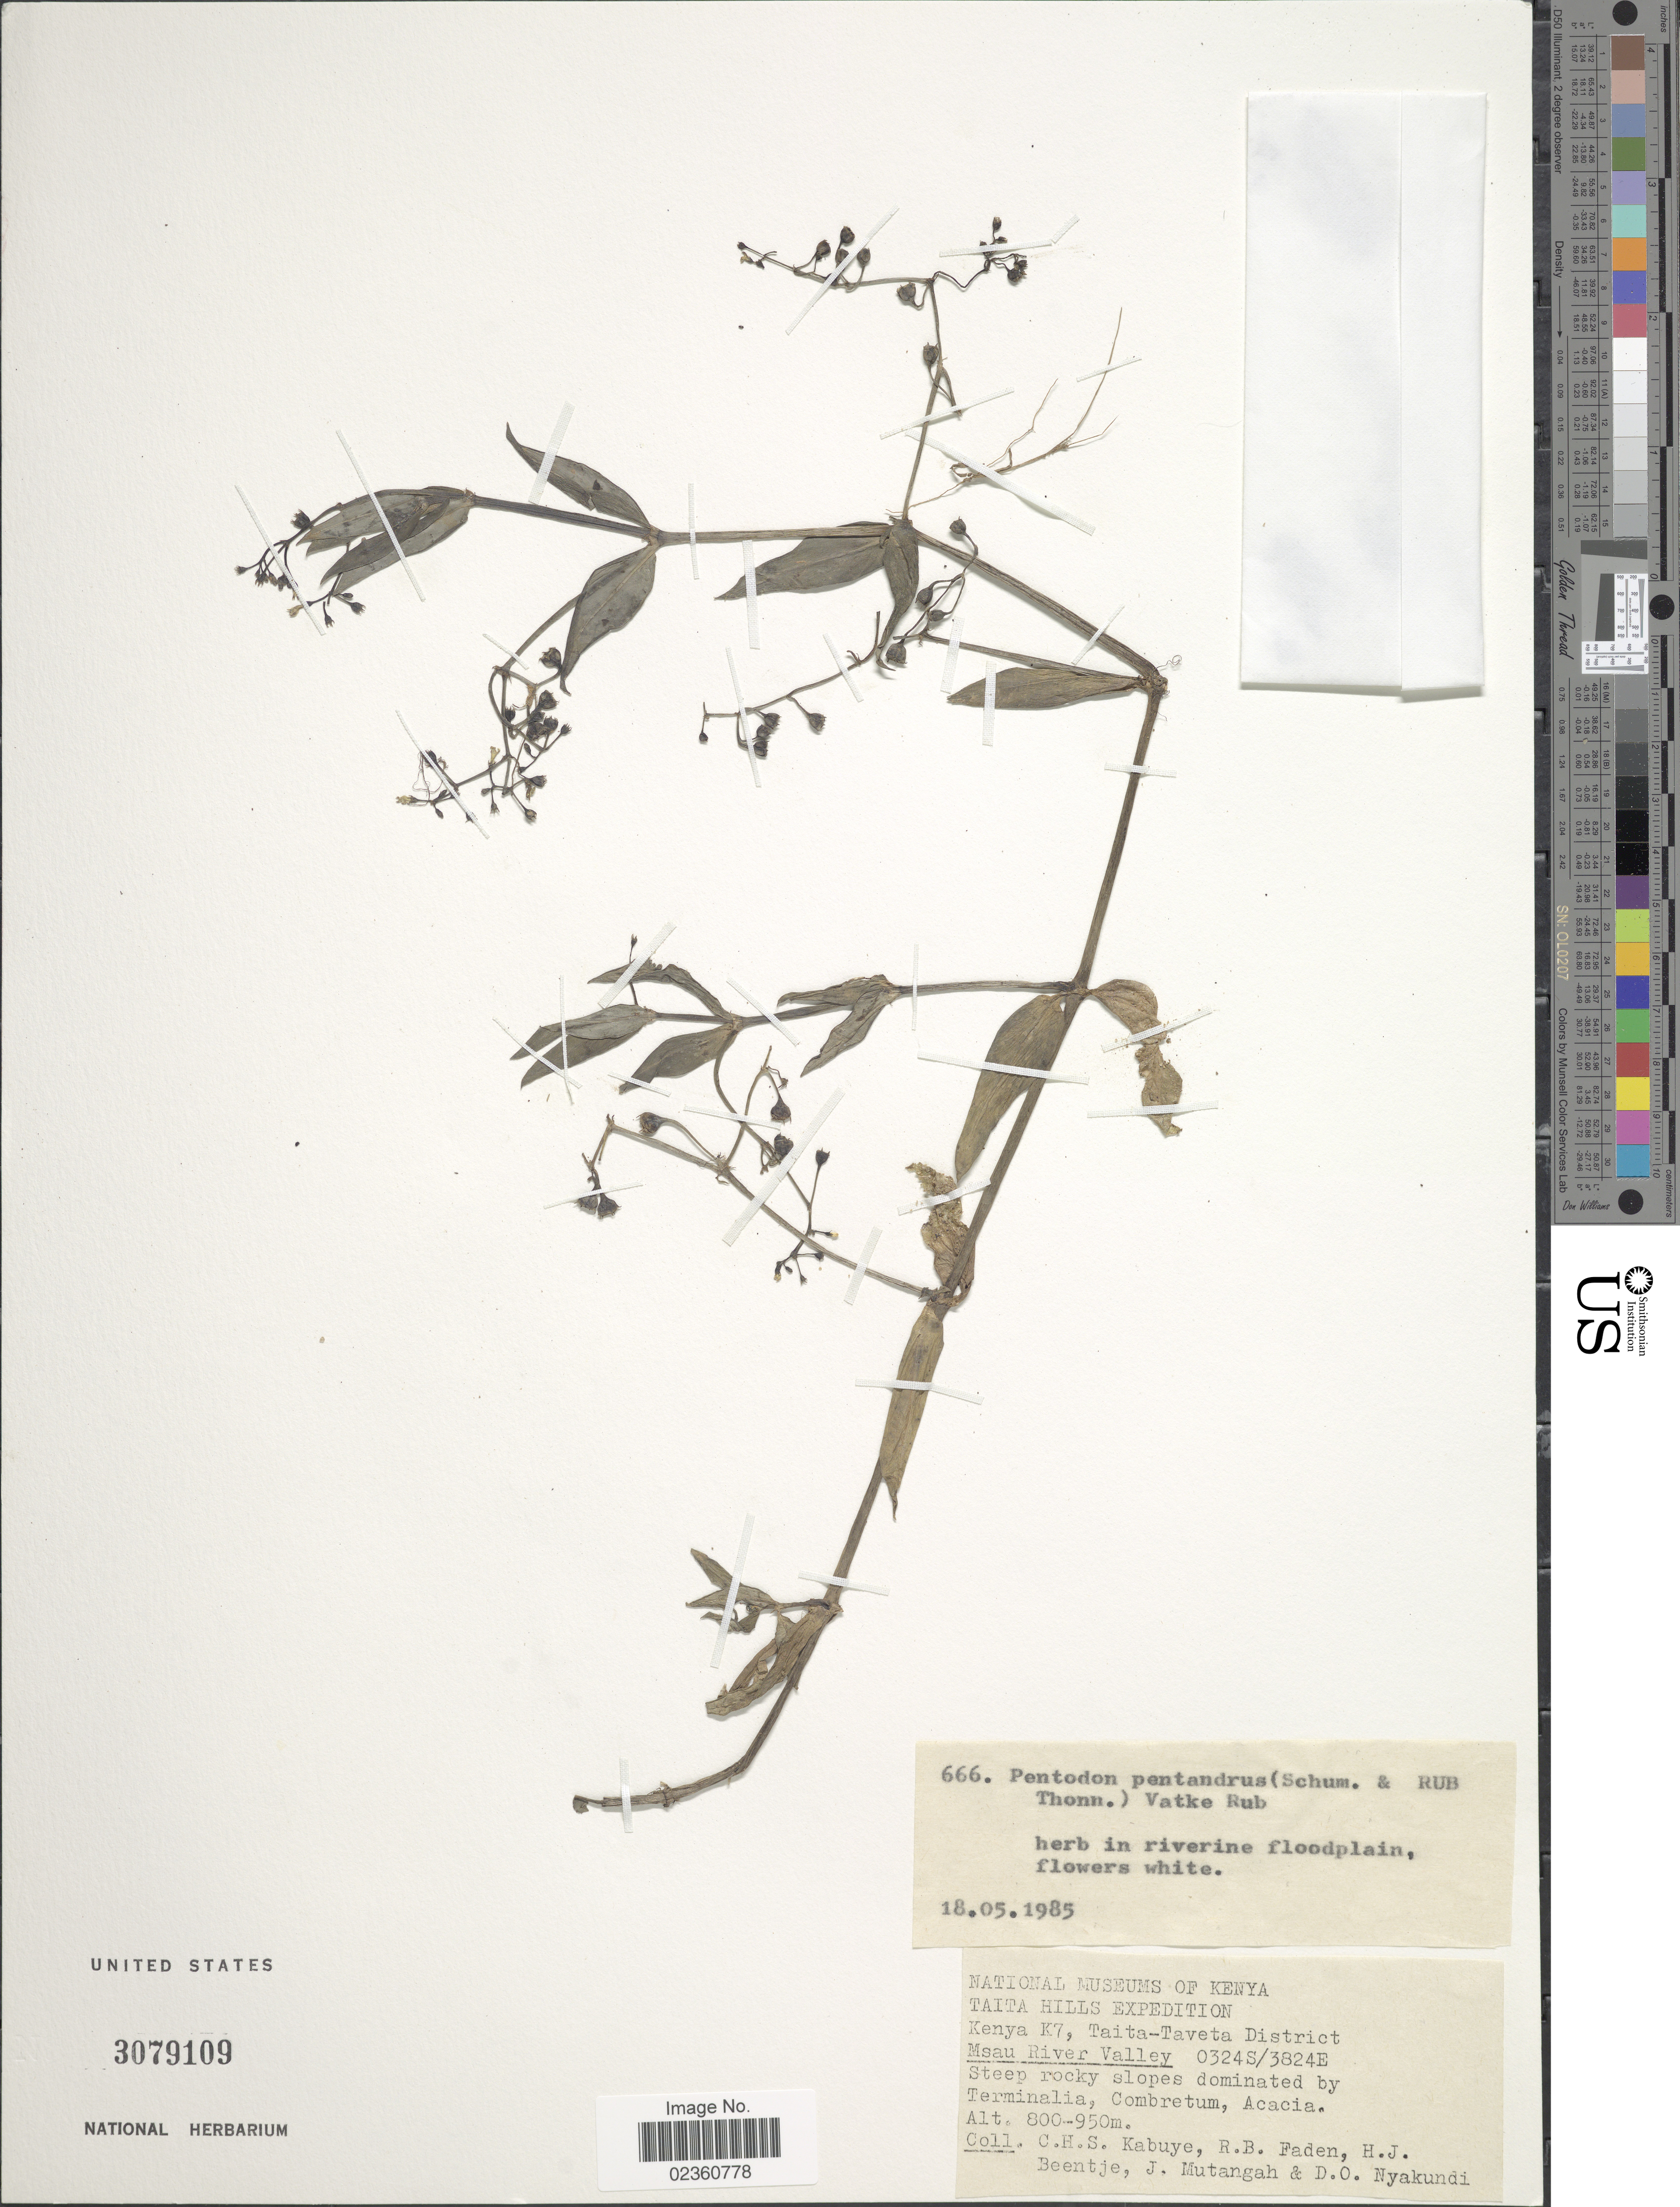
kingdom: Plantae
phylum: Tracheophyta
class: Magnoliopsida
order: Gentianales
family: Rubiaceae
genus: Pentodon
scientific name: Pentodon pentandrus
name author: (Schumach. & Thonn.) Vatke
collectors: C. Kabuye, R. B. Faden, H. J. Beentje, J. Mutangah & D. Nyakundi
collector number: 666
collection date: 1985-05-18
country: Kenya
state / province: Taita Taveta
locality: Kenya K7, Taita-Taveta District, Msau River Valley, Steep rocky slopes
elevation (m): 800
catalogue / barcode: US 3079109